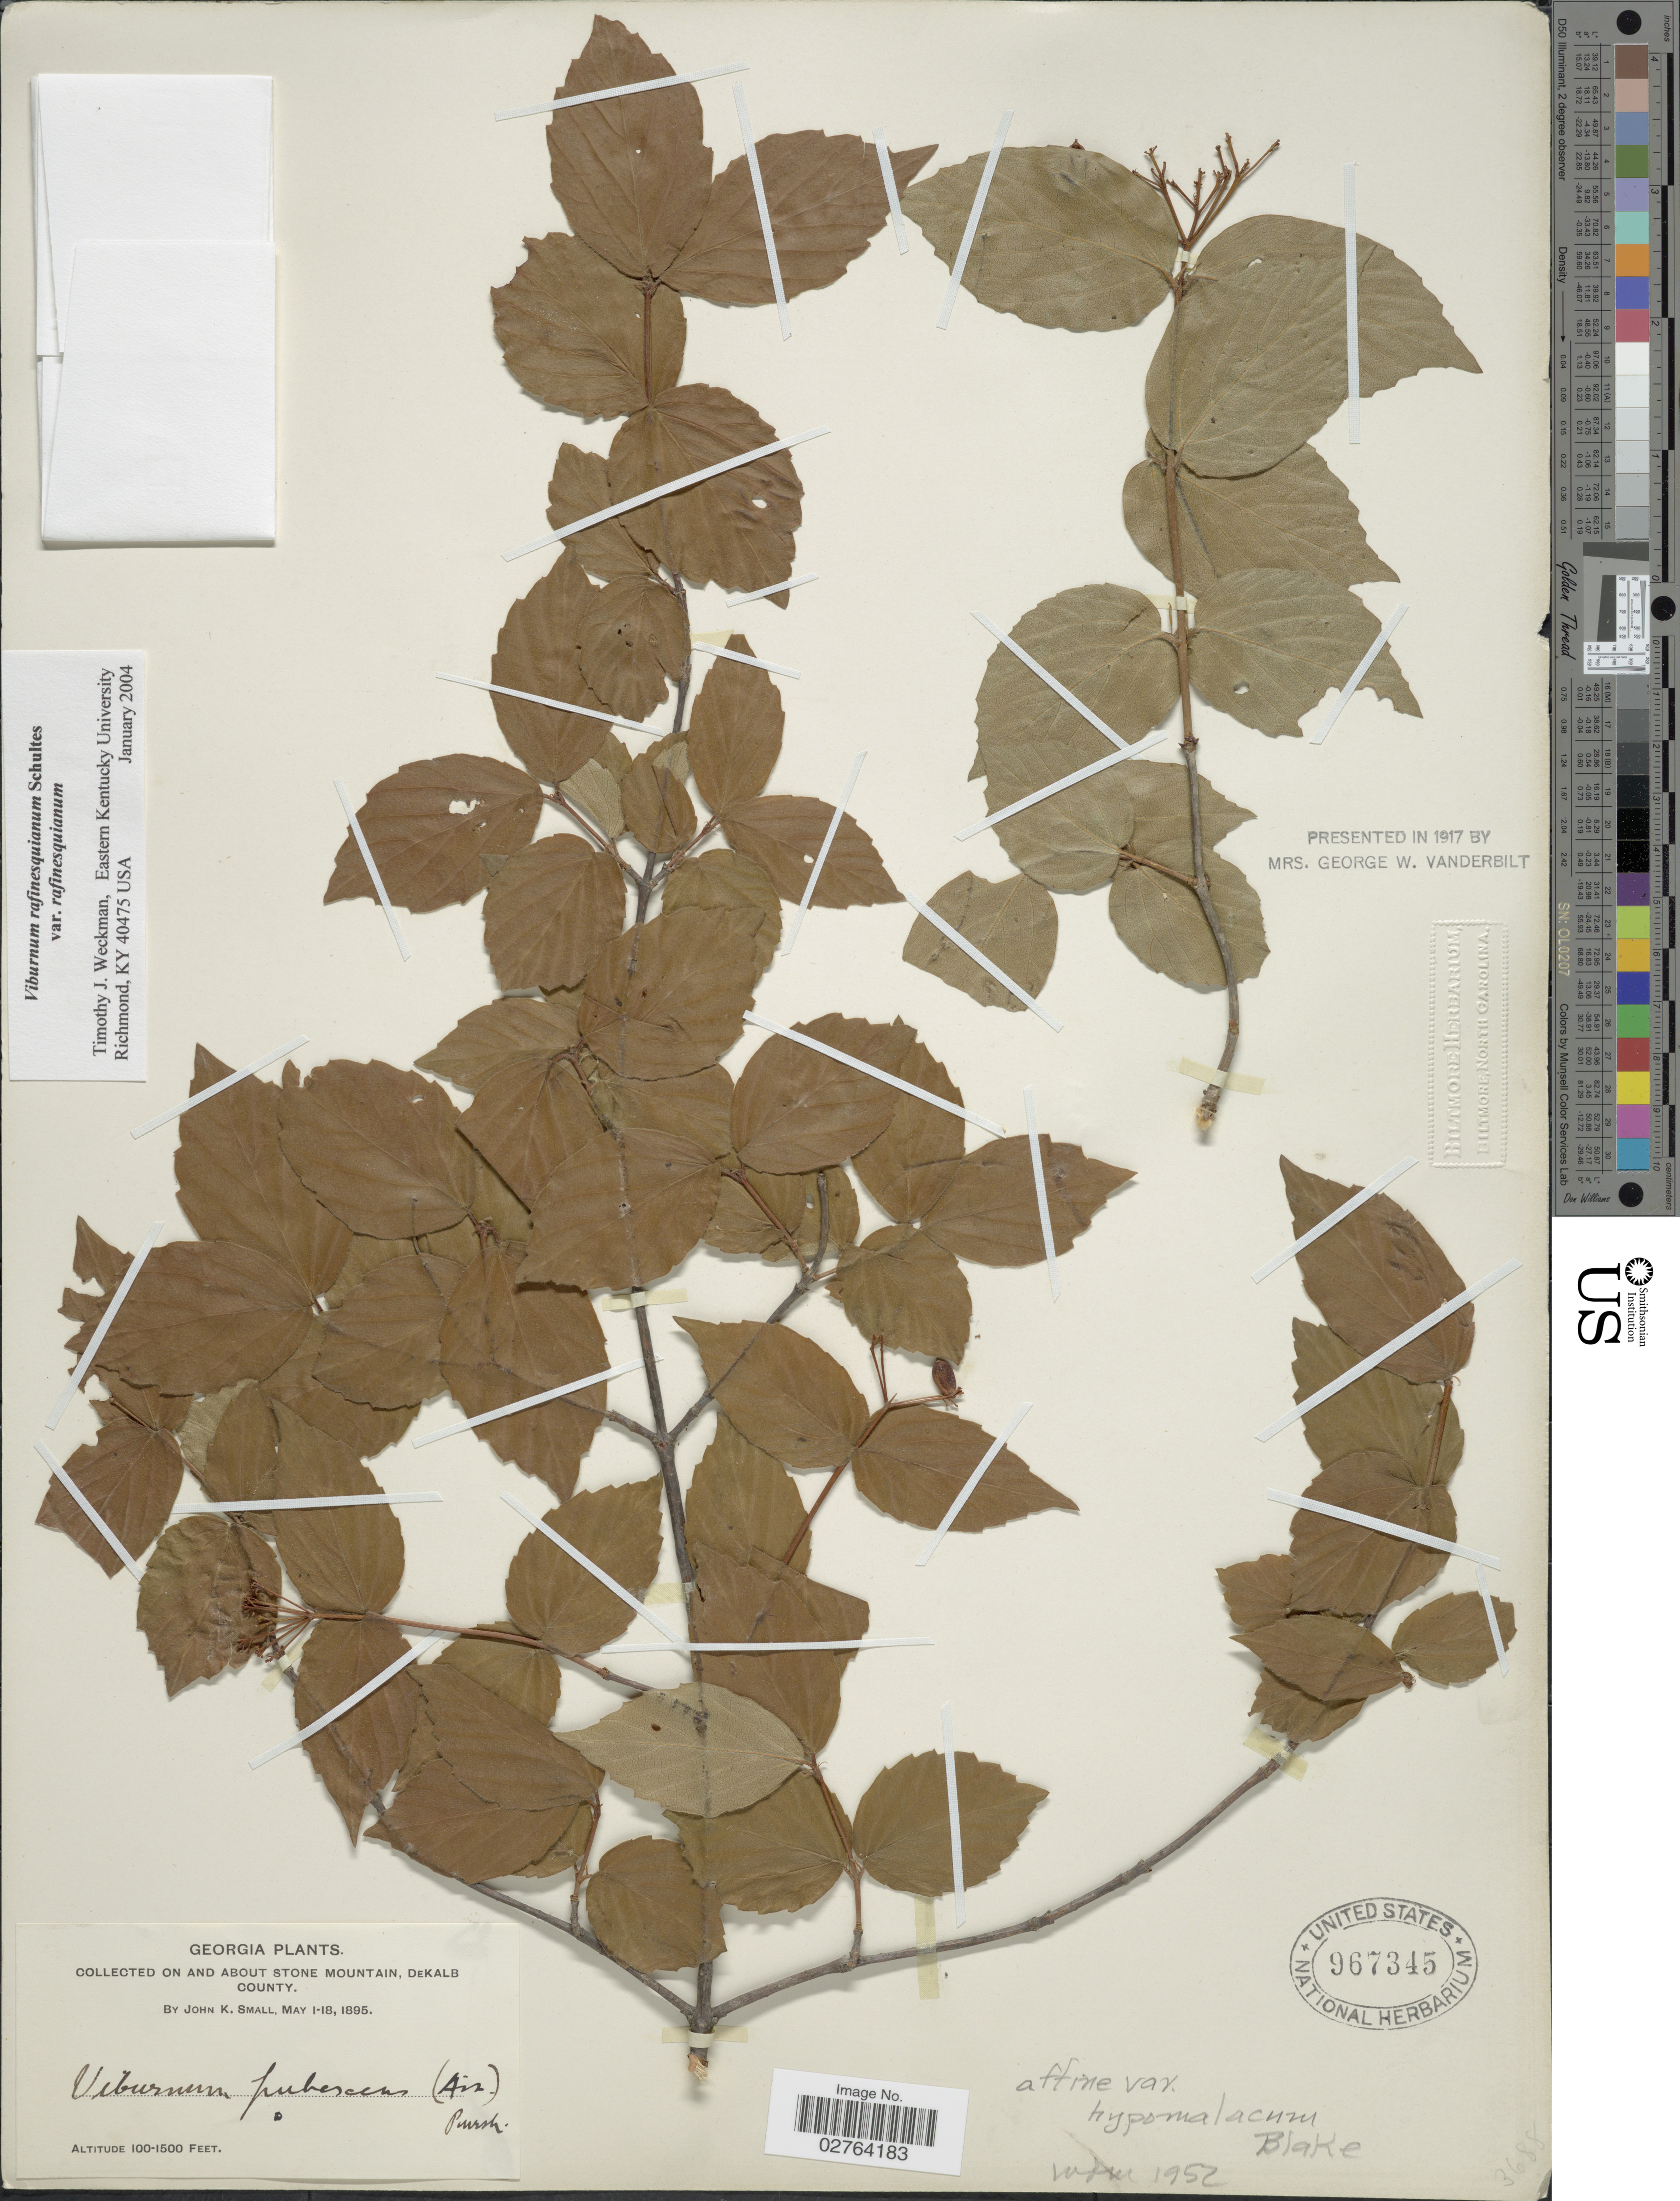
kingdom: Plantae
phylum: Tracheophyta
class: Magnoliopsida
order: Dipsacales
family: Viburnaceae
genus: Viburnum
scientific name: Viburnum rafinesqueanum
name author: Schult.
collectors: J. K. Small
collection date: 1895-05-01/1895-05-18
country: United States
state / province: Georgia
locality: On and about Stone Mountain, DeKalb County.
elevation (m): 30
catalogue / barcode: US 967345